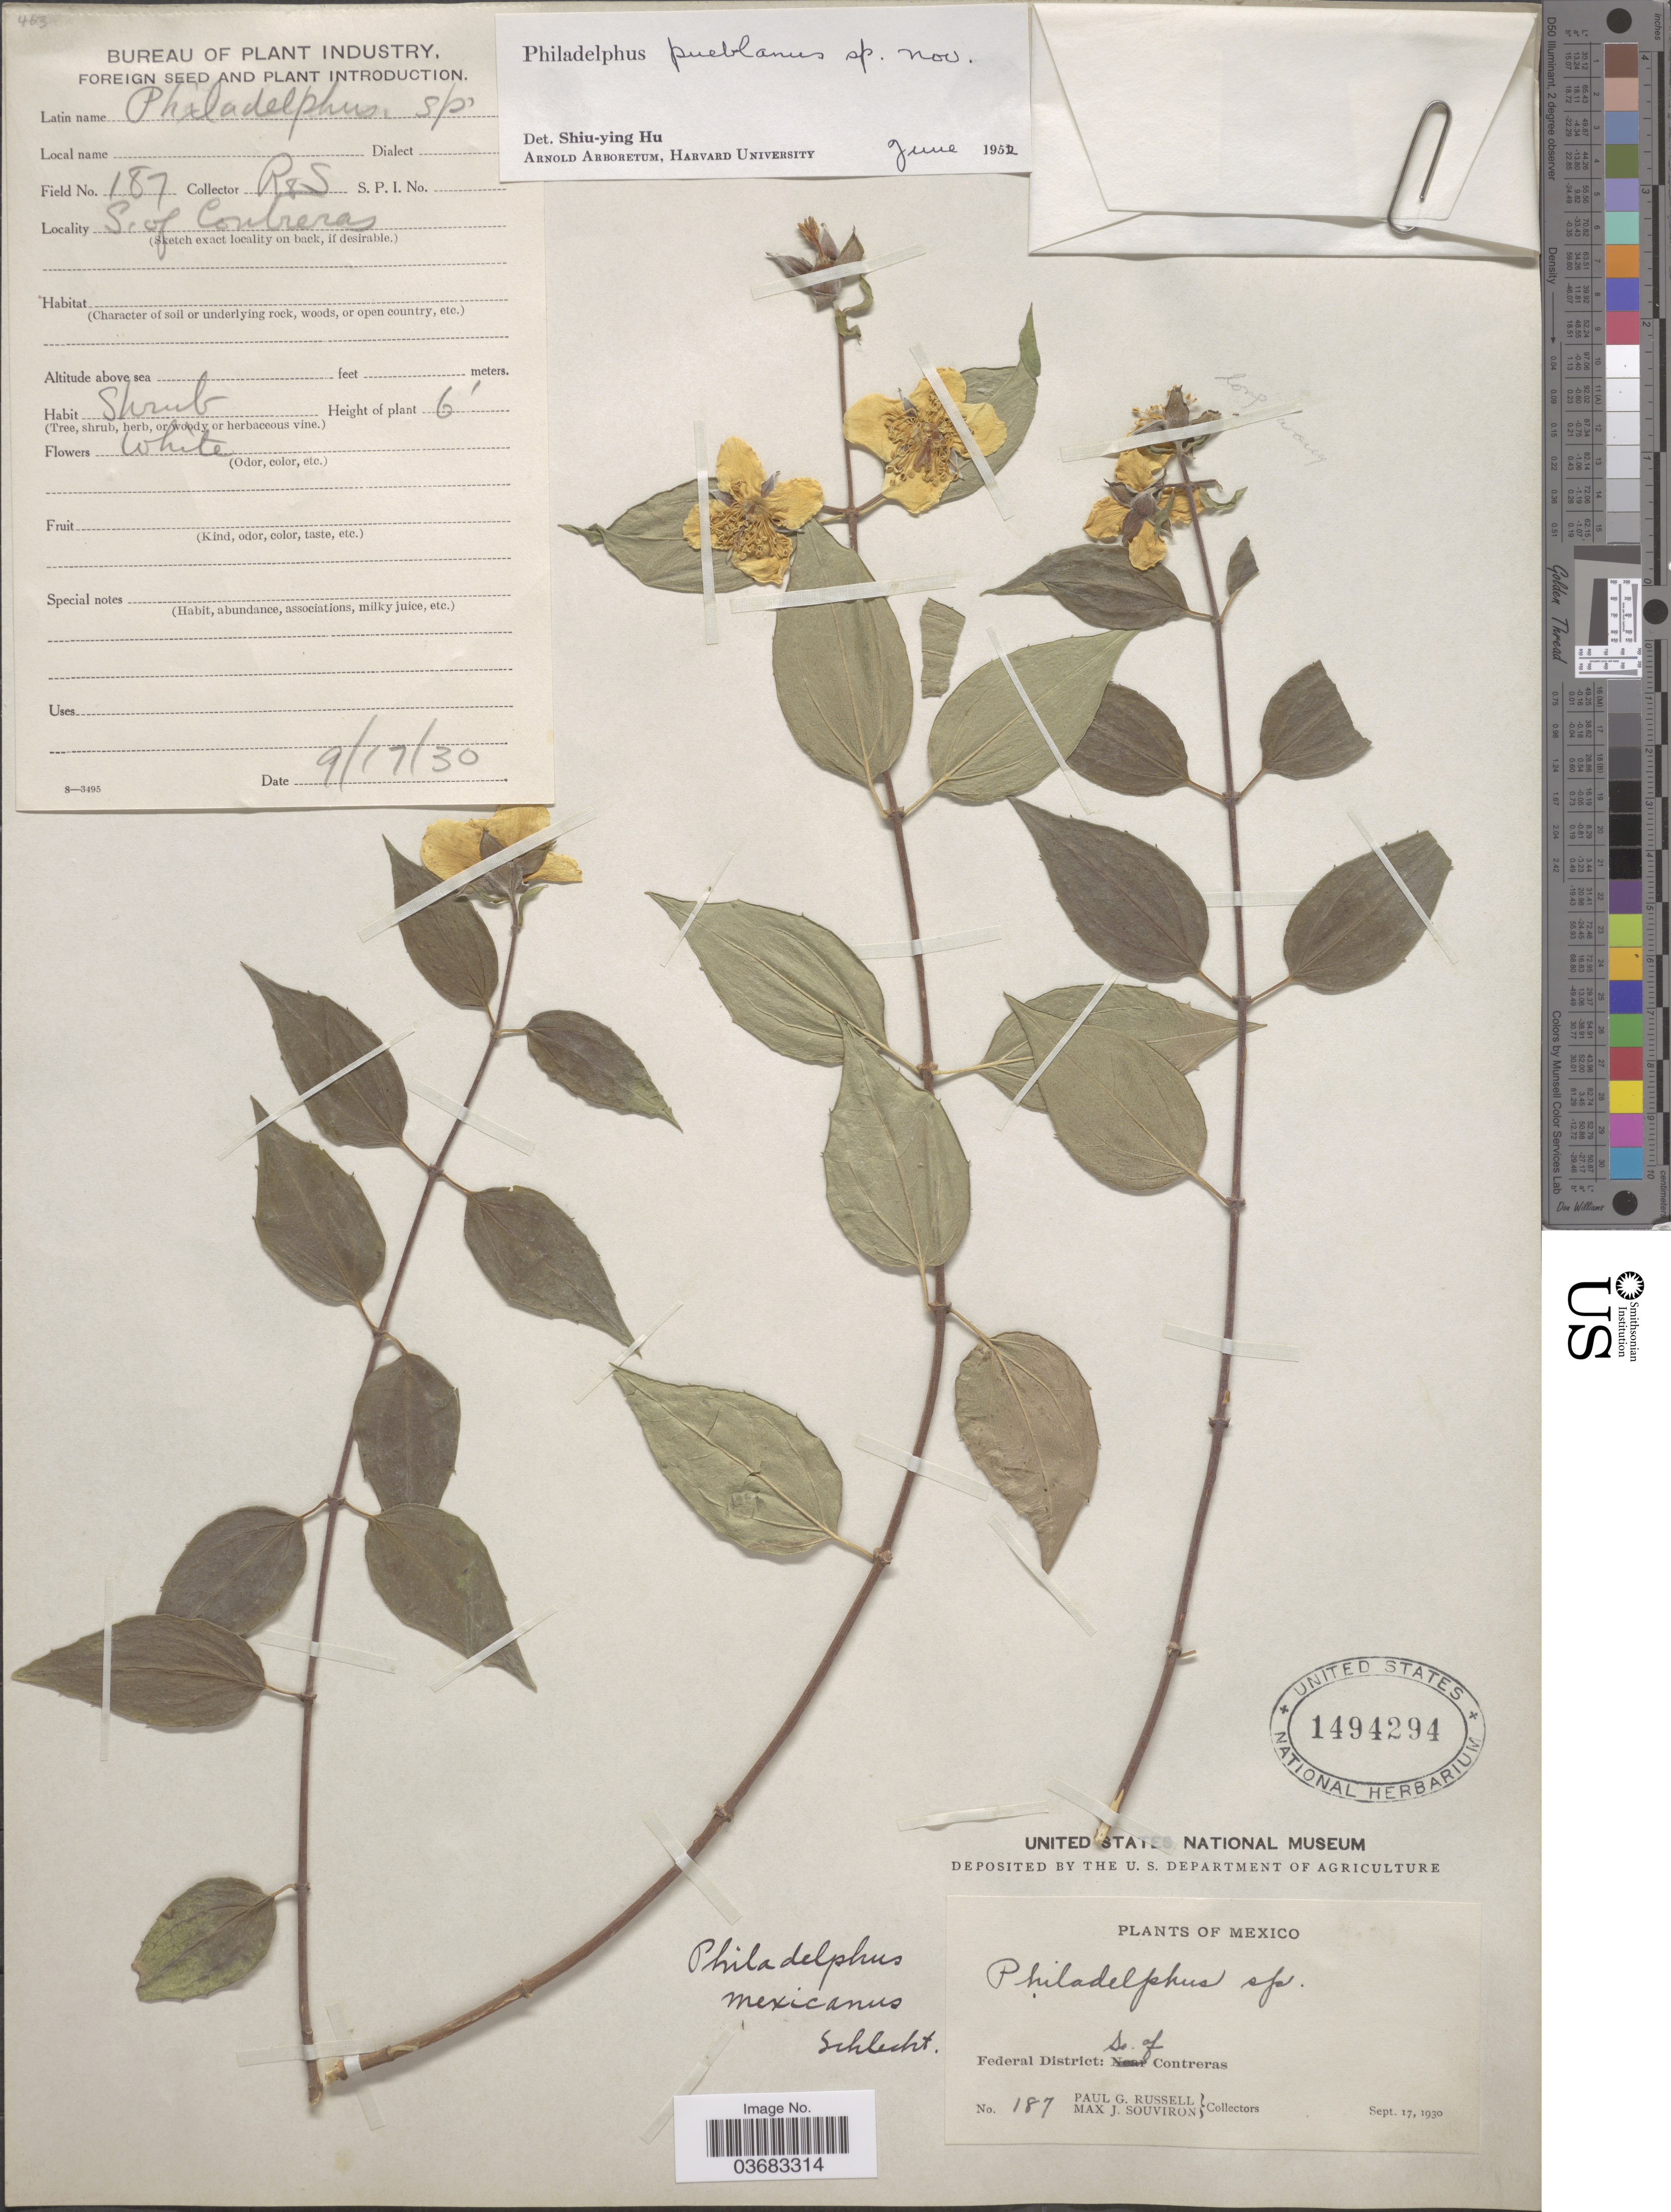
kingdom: Plantae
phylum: Tracheophyta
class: Magnoliopsida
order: Cornales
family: Hydrangeaceae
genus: Philadelphus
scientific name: Philadelphus mexicanus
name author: Schltdl.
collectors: P. G. Russell & M. J. Souviron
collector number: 187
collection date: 1930-09-17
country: Mexico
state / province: Distrito Federal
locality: Federal District: S. of Contreras.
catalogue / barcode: US 1494294